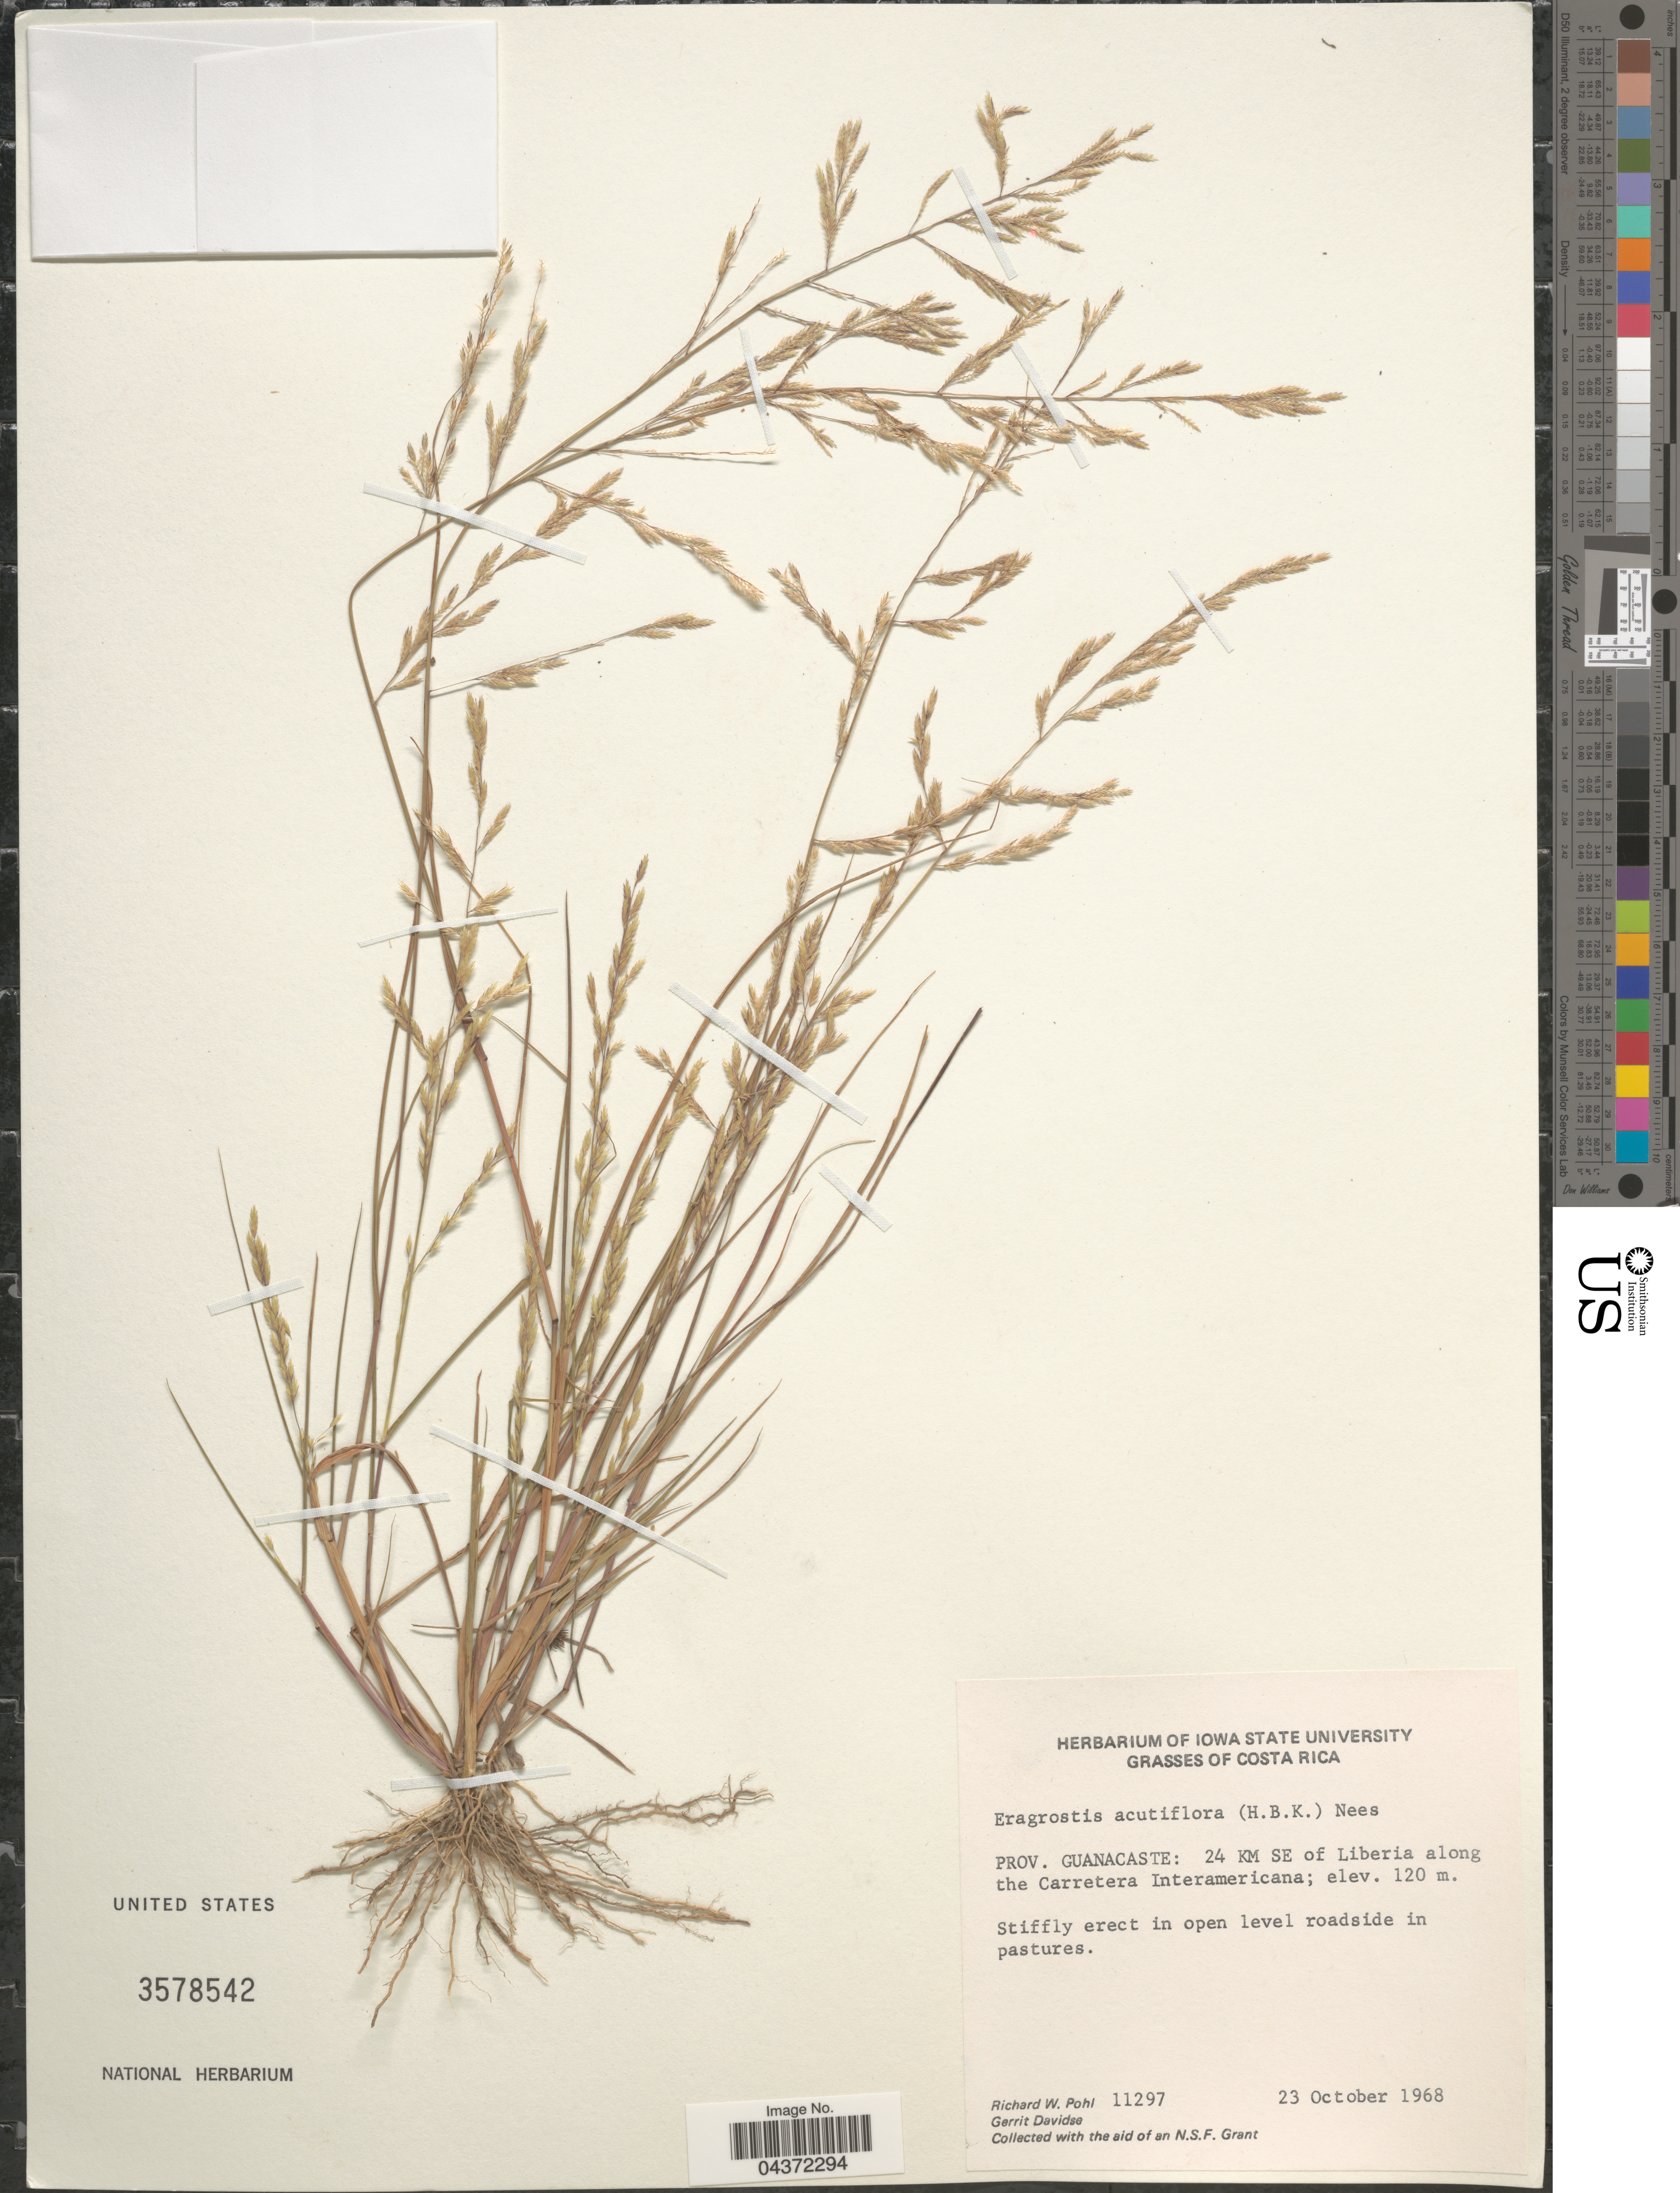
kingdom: Plantae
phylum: Tracheophyta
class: Liliopsida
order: Poales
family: Poaceae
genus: Eragrostis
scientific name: Eragrostis acutiflora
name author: (Kunth) Nees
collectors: R. W. Pohl & G. Davidse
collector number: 11297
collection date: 1968-10-23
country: Costa Rica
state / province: Guanacaste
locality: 24 KM SE of Liberia along the Carretera Interamericana.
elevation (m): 120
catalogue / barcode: US 3578542